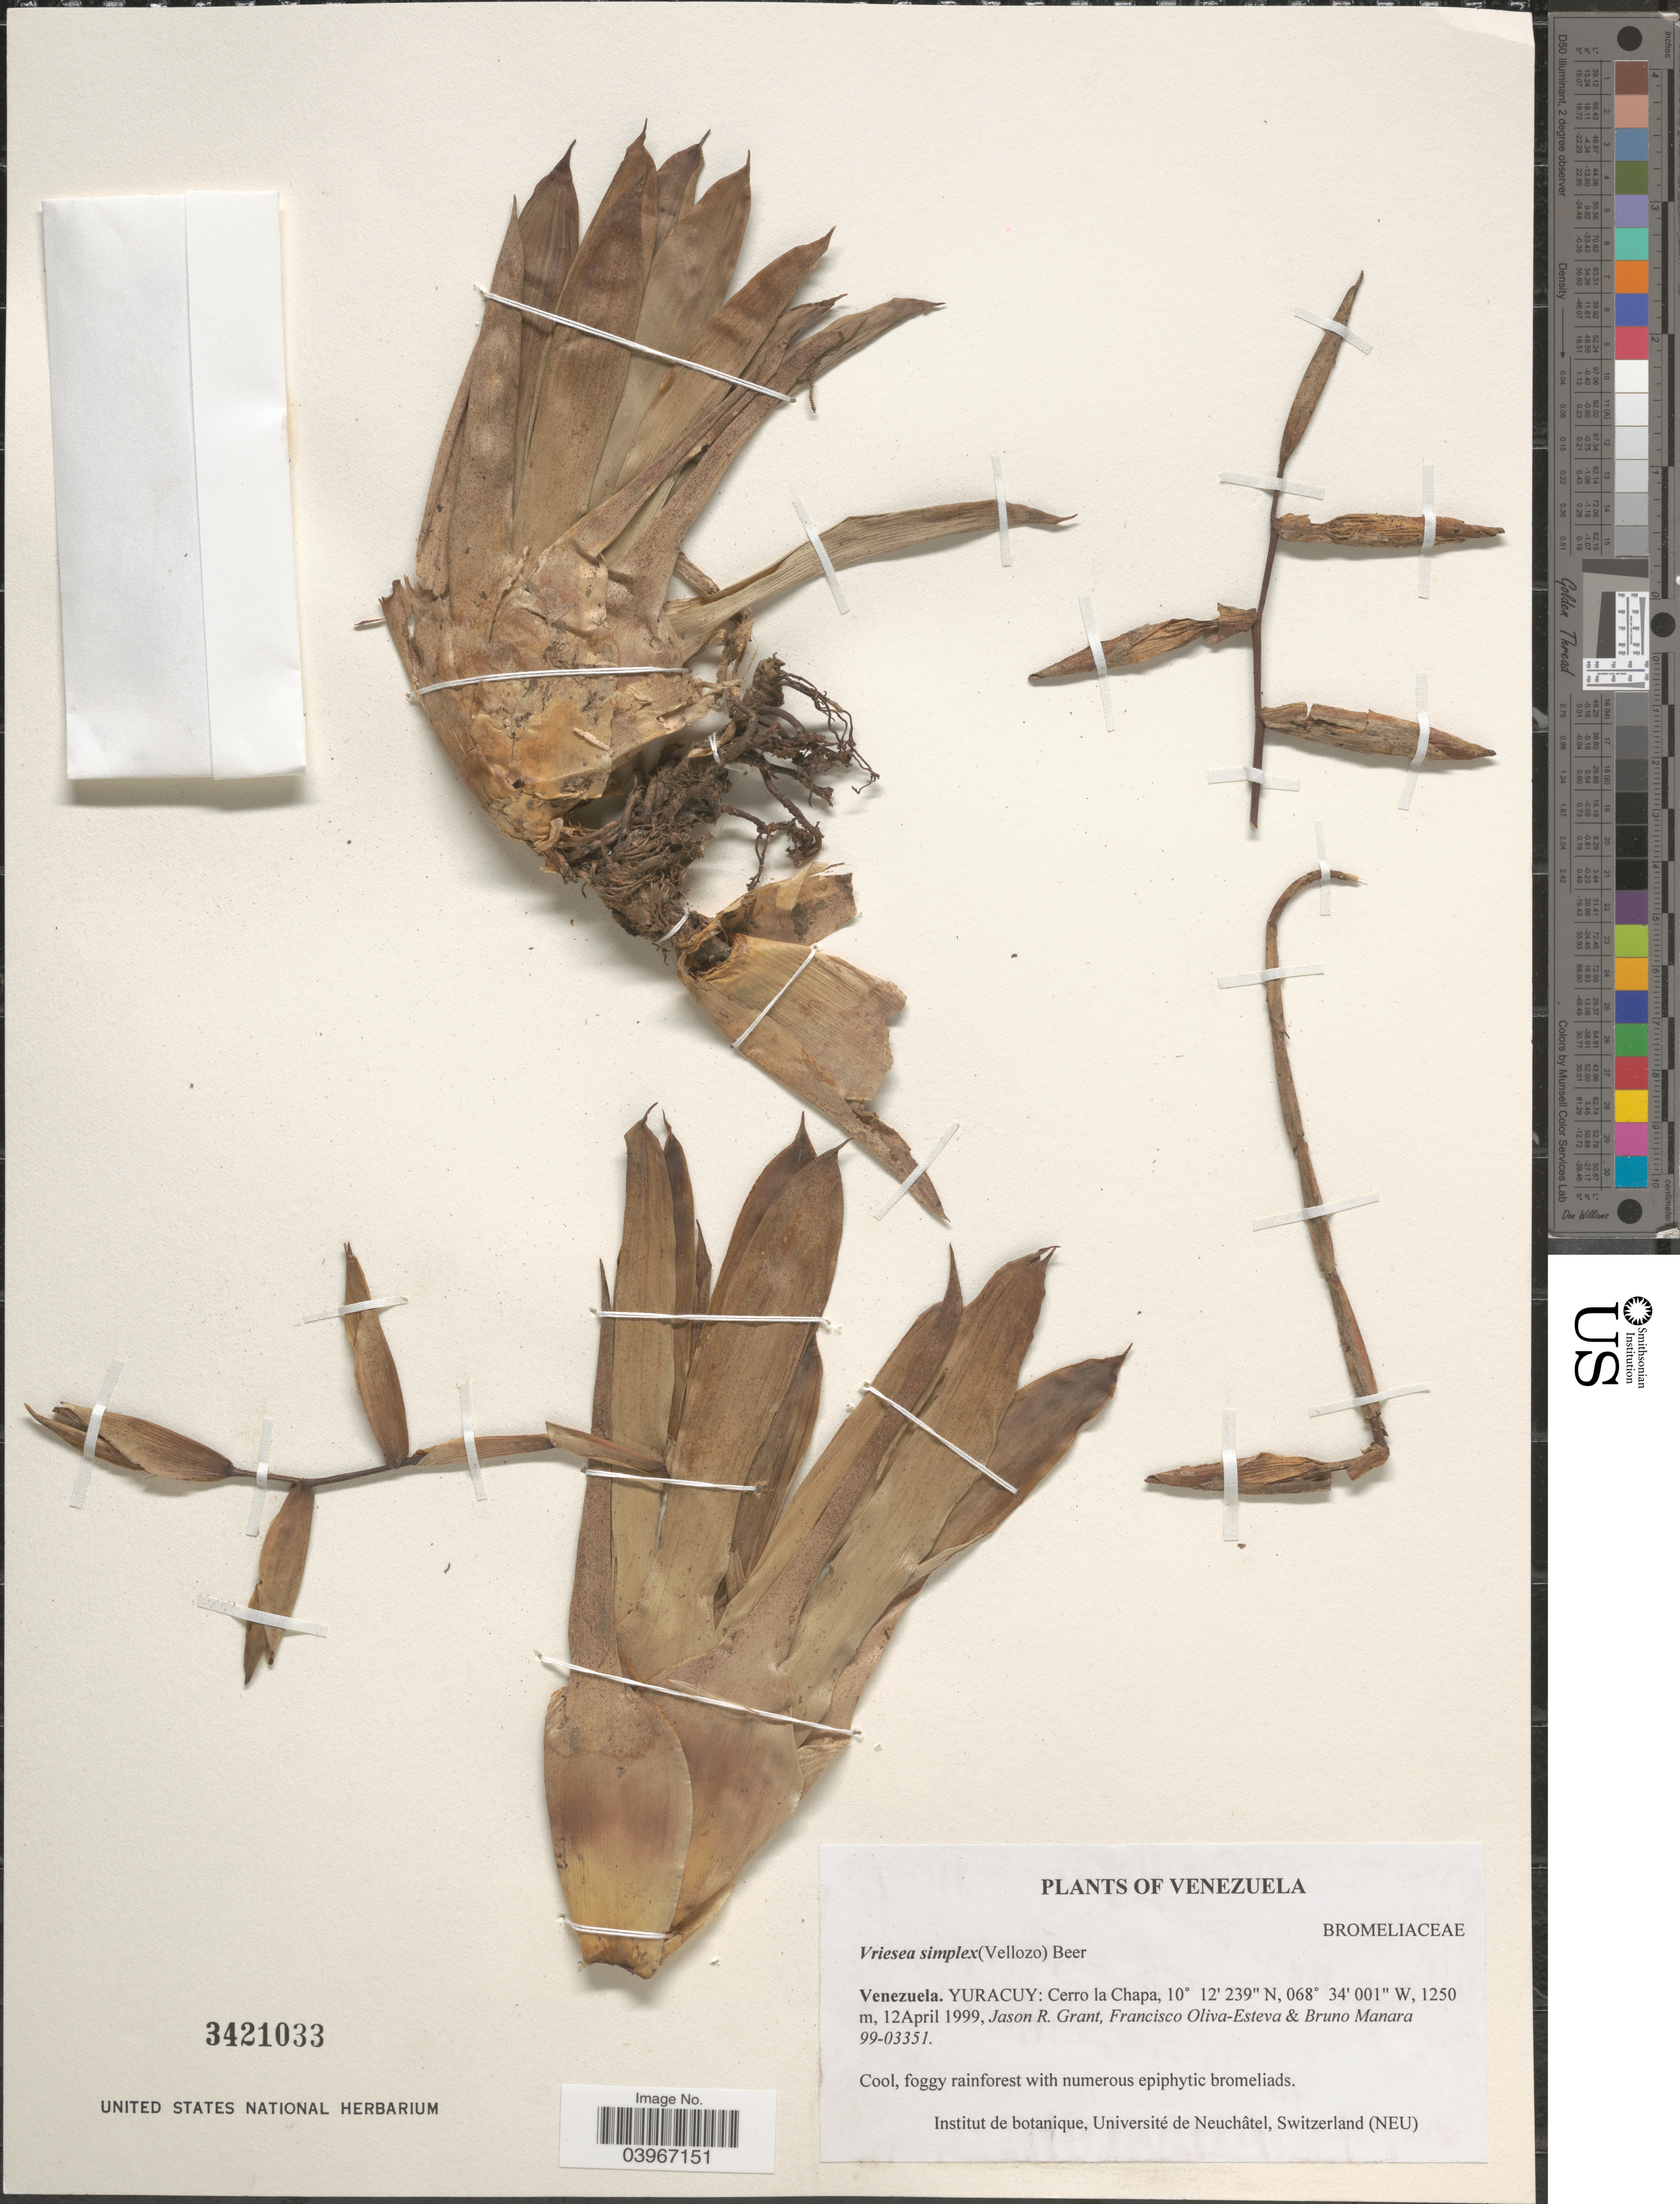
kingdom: Plantae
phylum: Tracheophyta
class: Liliopsida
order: Poales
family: Bromeliaceae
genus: Vriesea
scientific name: Vriesea simplex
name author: (Vell.) Beer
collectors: J. R. Grant, F. Oliva-Esteva & B. Manara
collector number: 99-03351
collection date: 1999-04-12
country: Venezuela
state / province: Yaracuy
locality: Cerro la Chapa.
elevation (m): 1250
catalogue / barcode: US 3421033